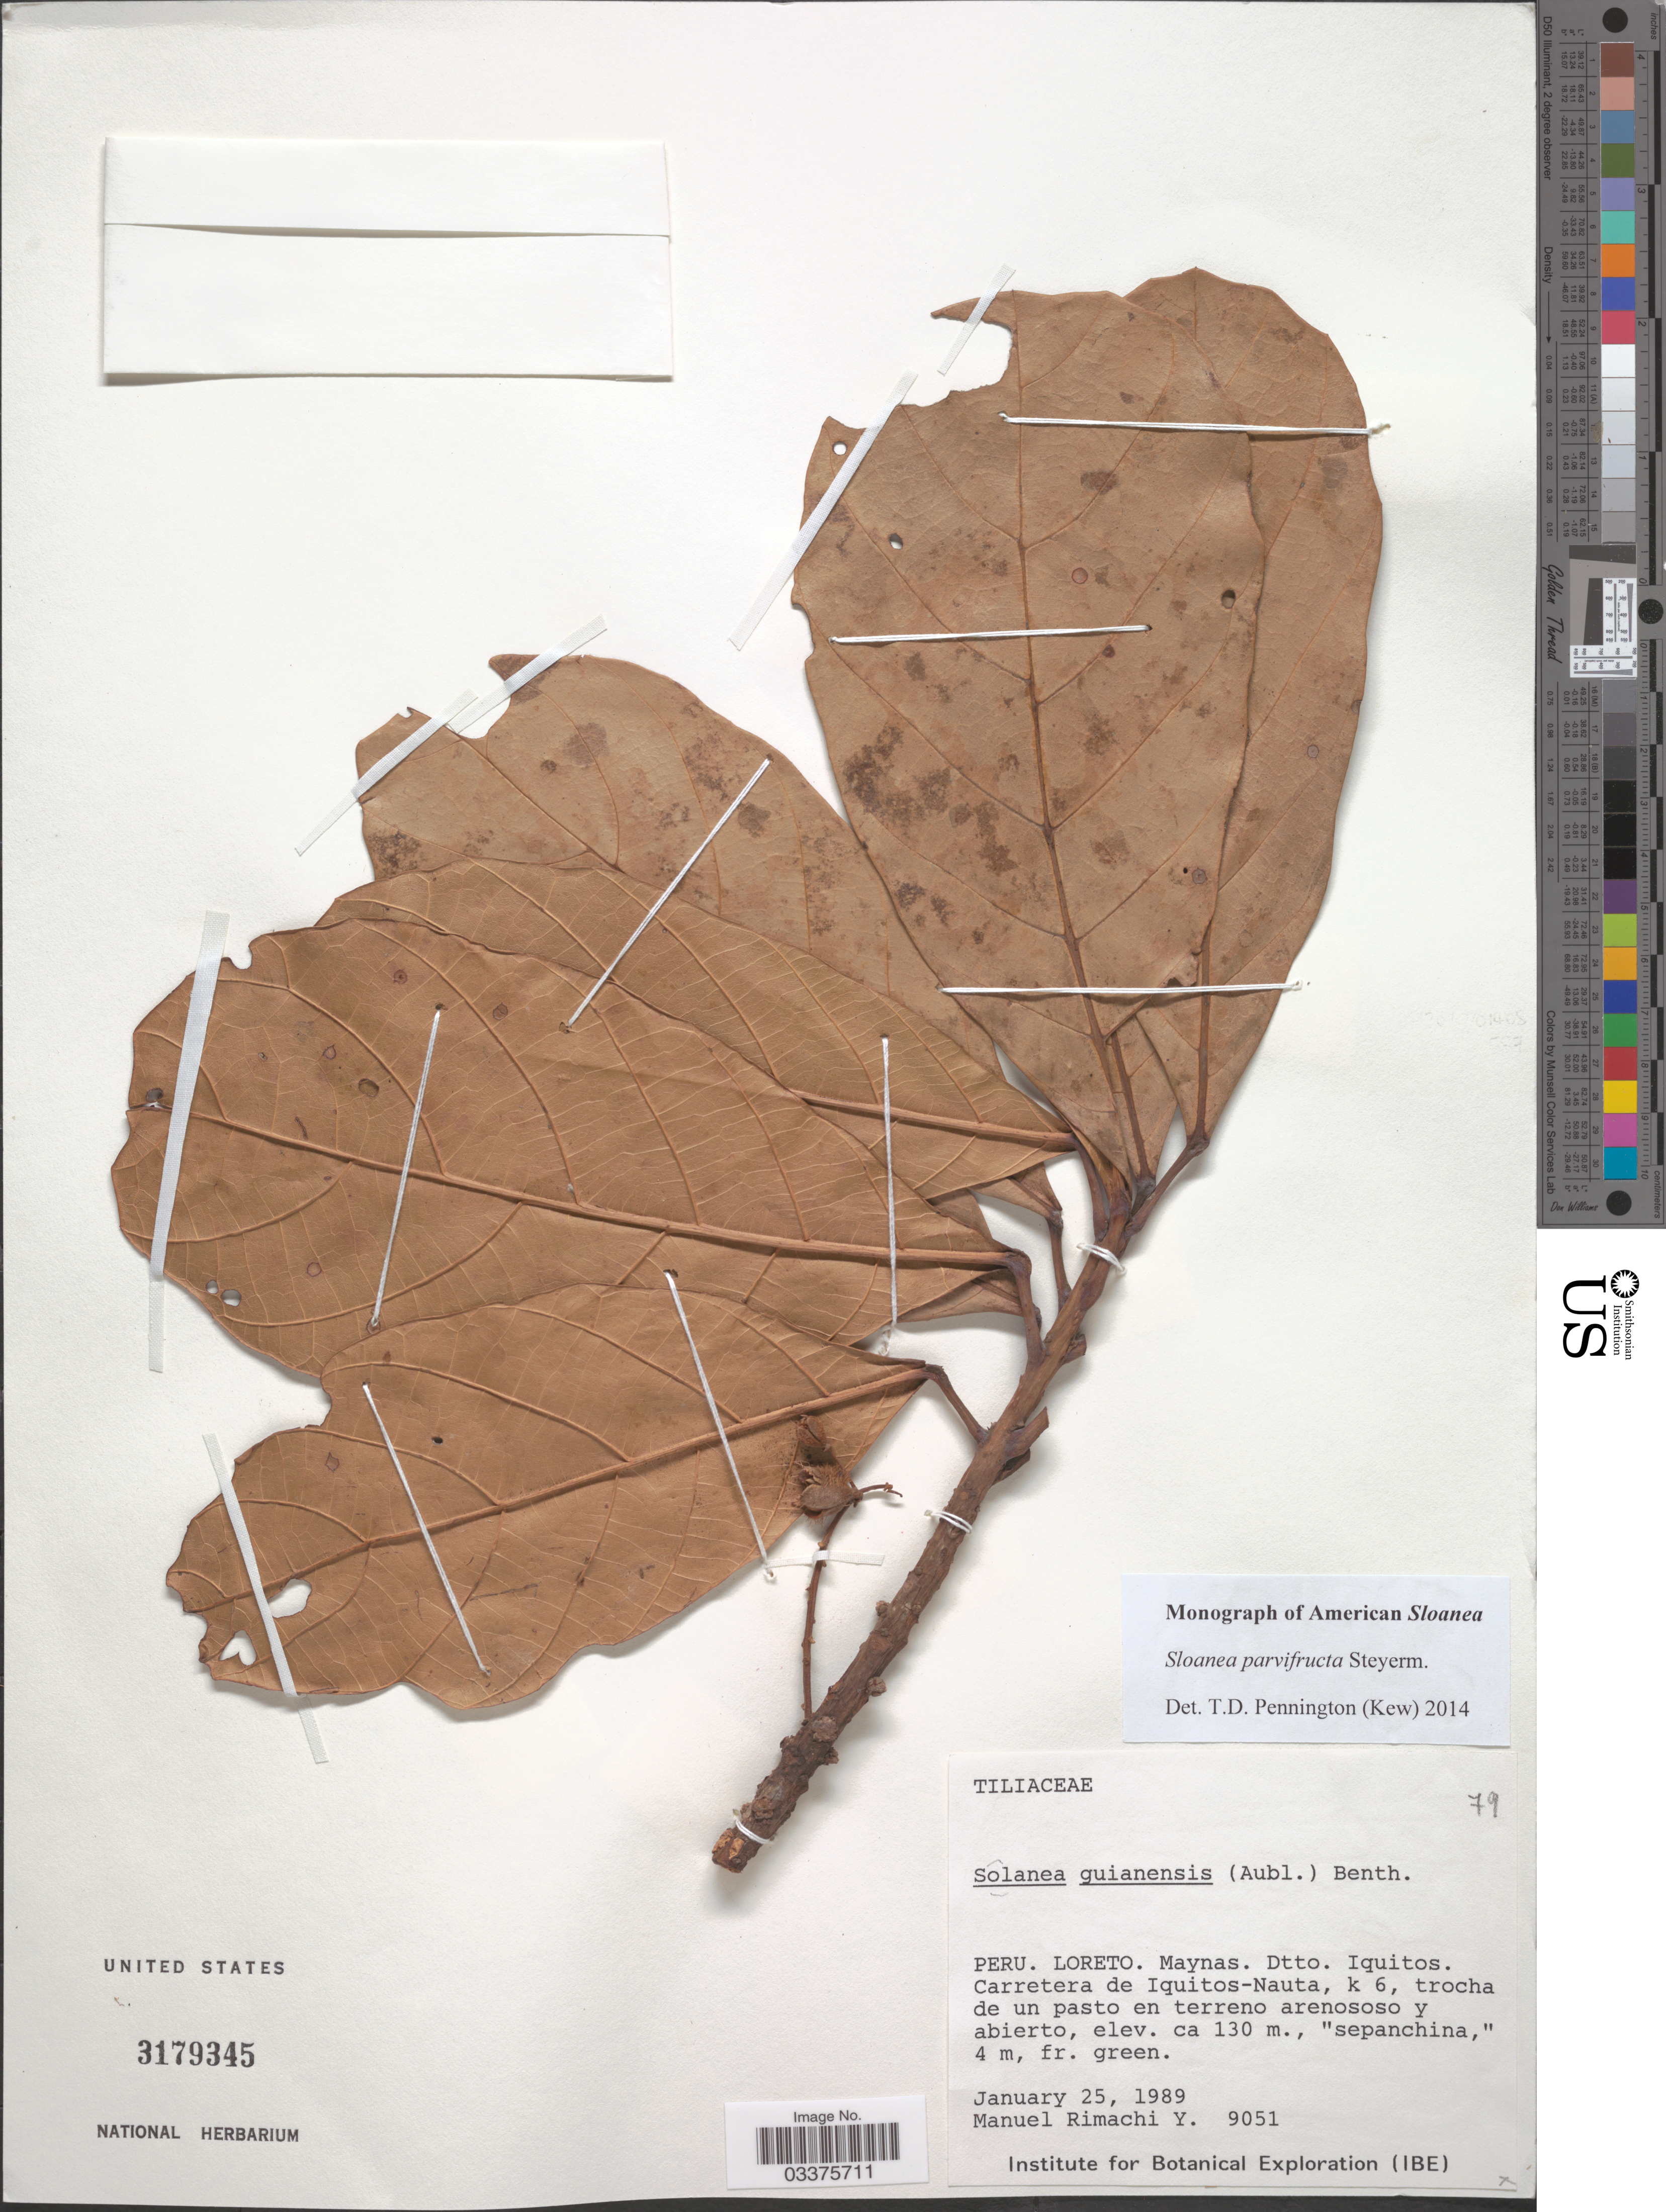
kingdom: Plantae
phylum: Tracheophyta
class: Magnoliopsida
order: Oxalidales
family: Elaeocarpaceae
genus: Sloanea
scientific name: Sloanea parvifructa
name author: Steyerm.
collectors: M. Rimachi Y.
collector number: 9051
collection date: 1989-01-25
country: Peru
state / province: Loreto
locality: Maynas. Dtto. Iquitos. Carretera de Iquitos-Nauta, k 6.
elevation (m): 130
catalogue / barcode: US 3179345